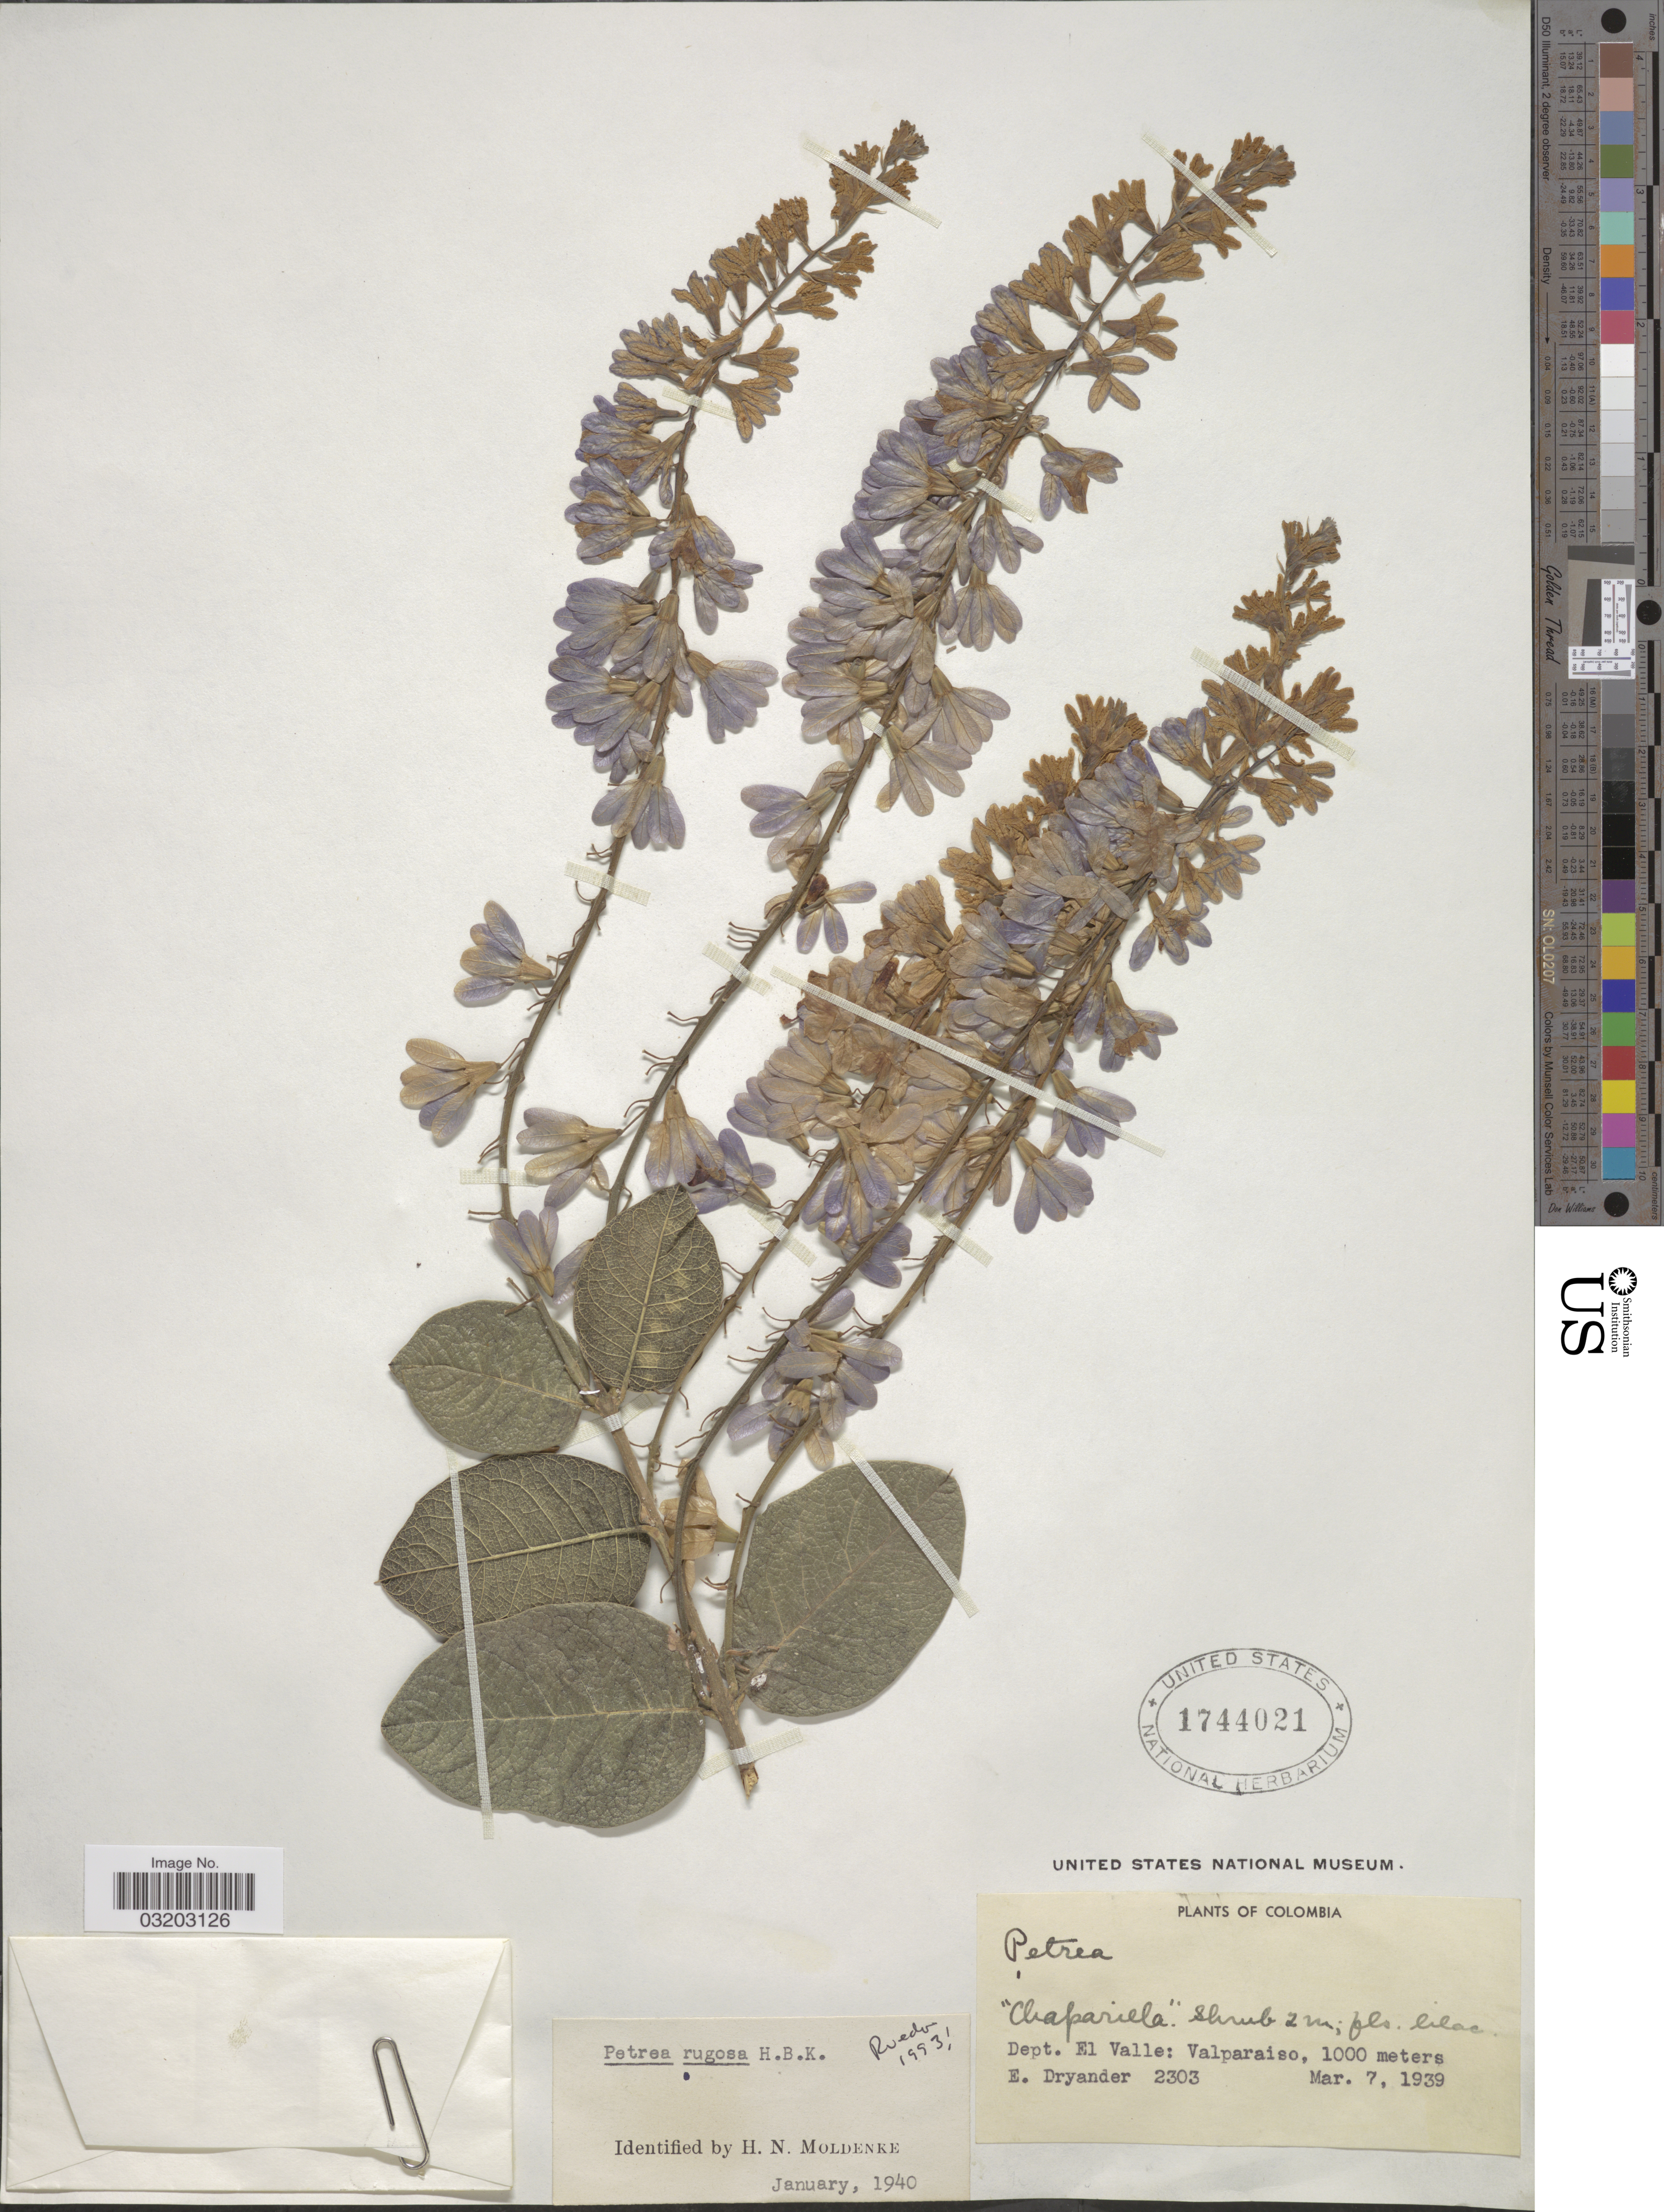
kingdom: Plantae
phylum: Tracheophyta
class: Magnoliopsida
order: Lamiales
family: Verbenaceae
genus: Petrea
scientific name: Petrea rugosa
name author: Kunth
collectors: E. Dryander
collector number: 2303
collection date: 1939-03-07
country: Colombia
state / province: Valle del Cauca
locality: Dept. El Valle: Valparaiso.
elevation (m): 1000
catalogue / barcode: US 1744021